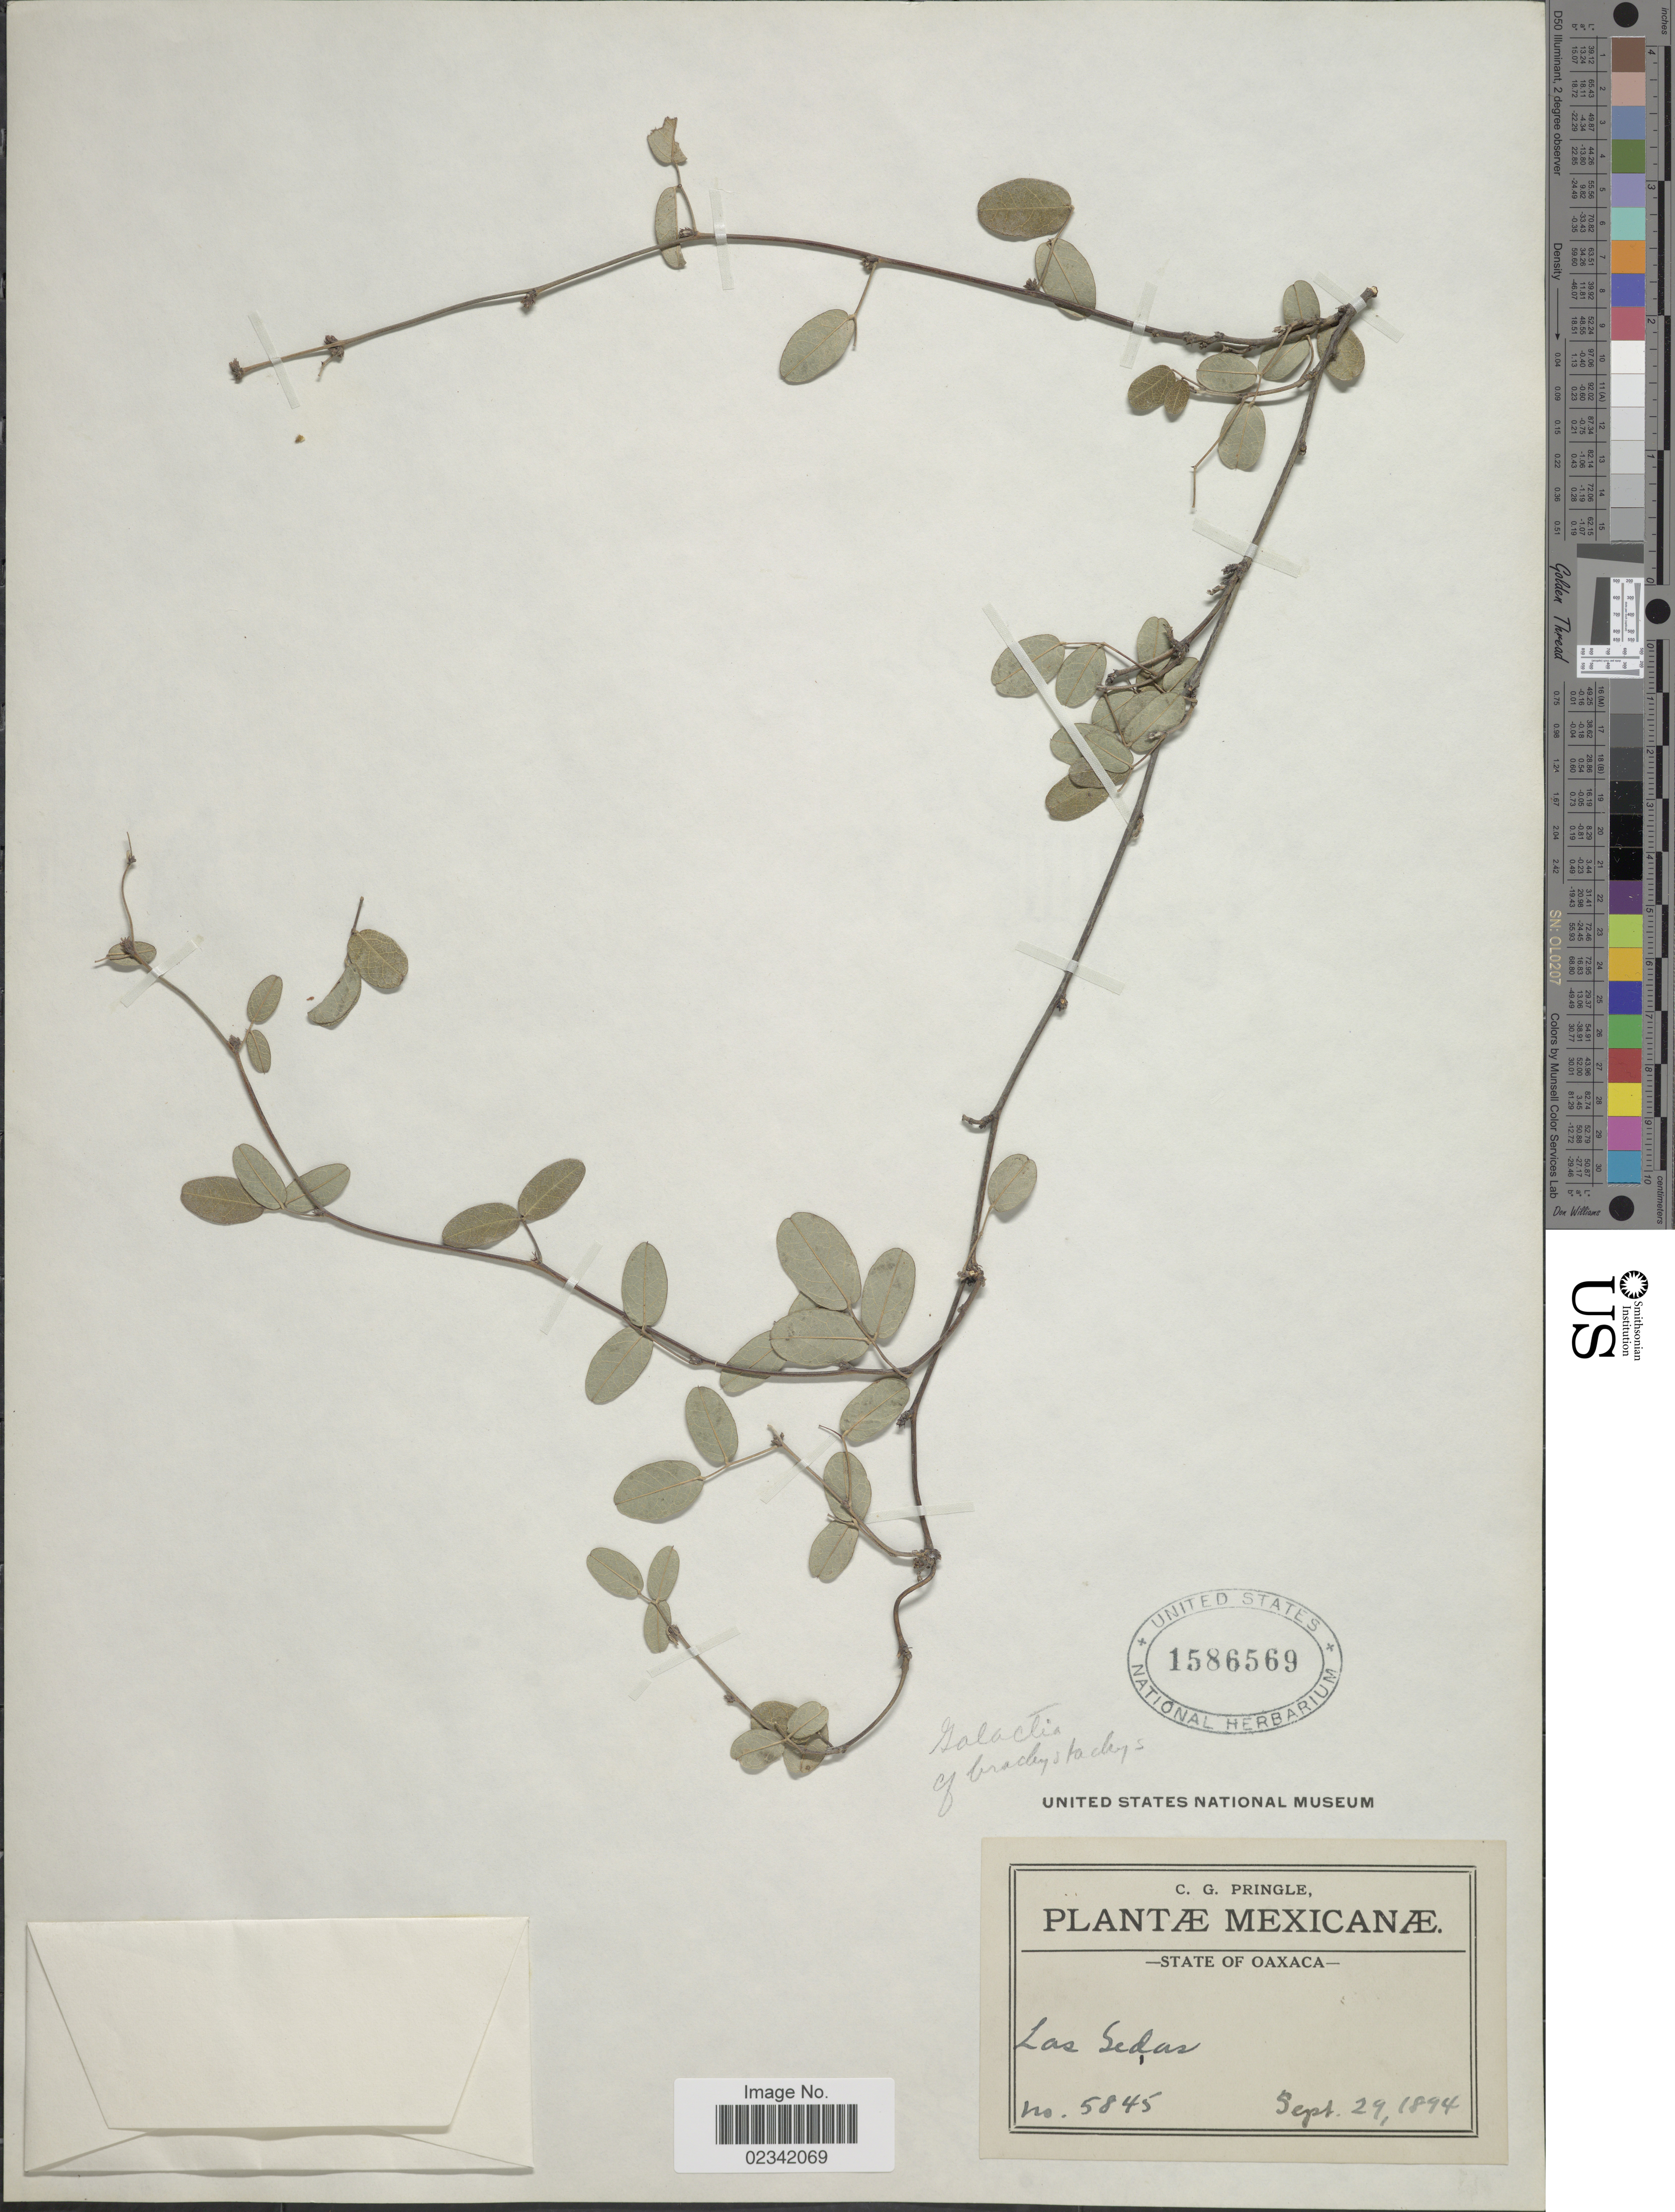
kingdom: Plantae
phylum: Tracheophyta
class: Magnoliopsida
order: Fabales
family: Fabaceae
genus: Nanogalactia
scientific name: Nanogalactia brachystachys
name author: (Benth.) L.P. Queiroz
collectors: C. G. Pringle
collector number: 5845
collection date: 1894-09-29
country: Mexico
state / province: Oaxaca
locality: State of Oaxaca, Las Sedas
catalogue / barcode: US 1586569